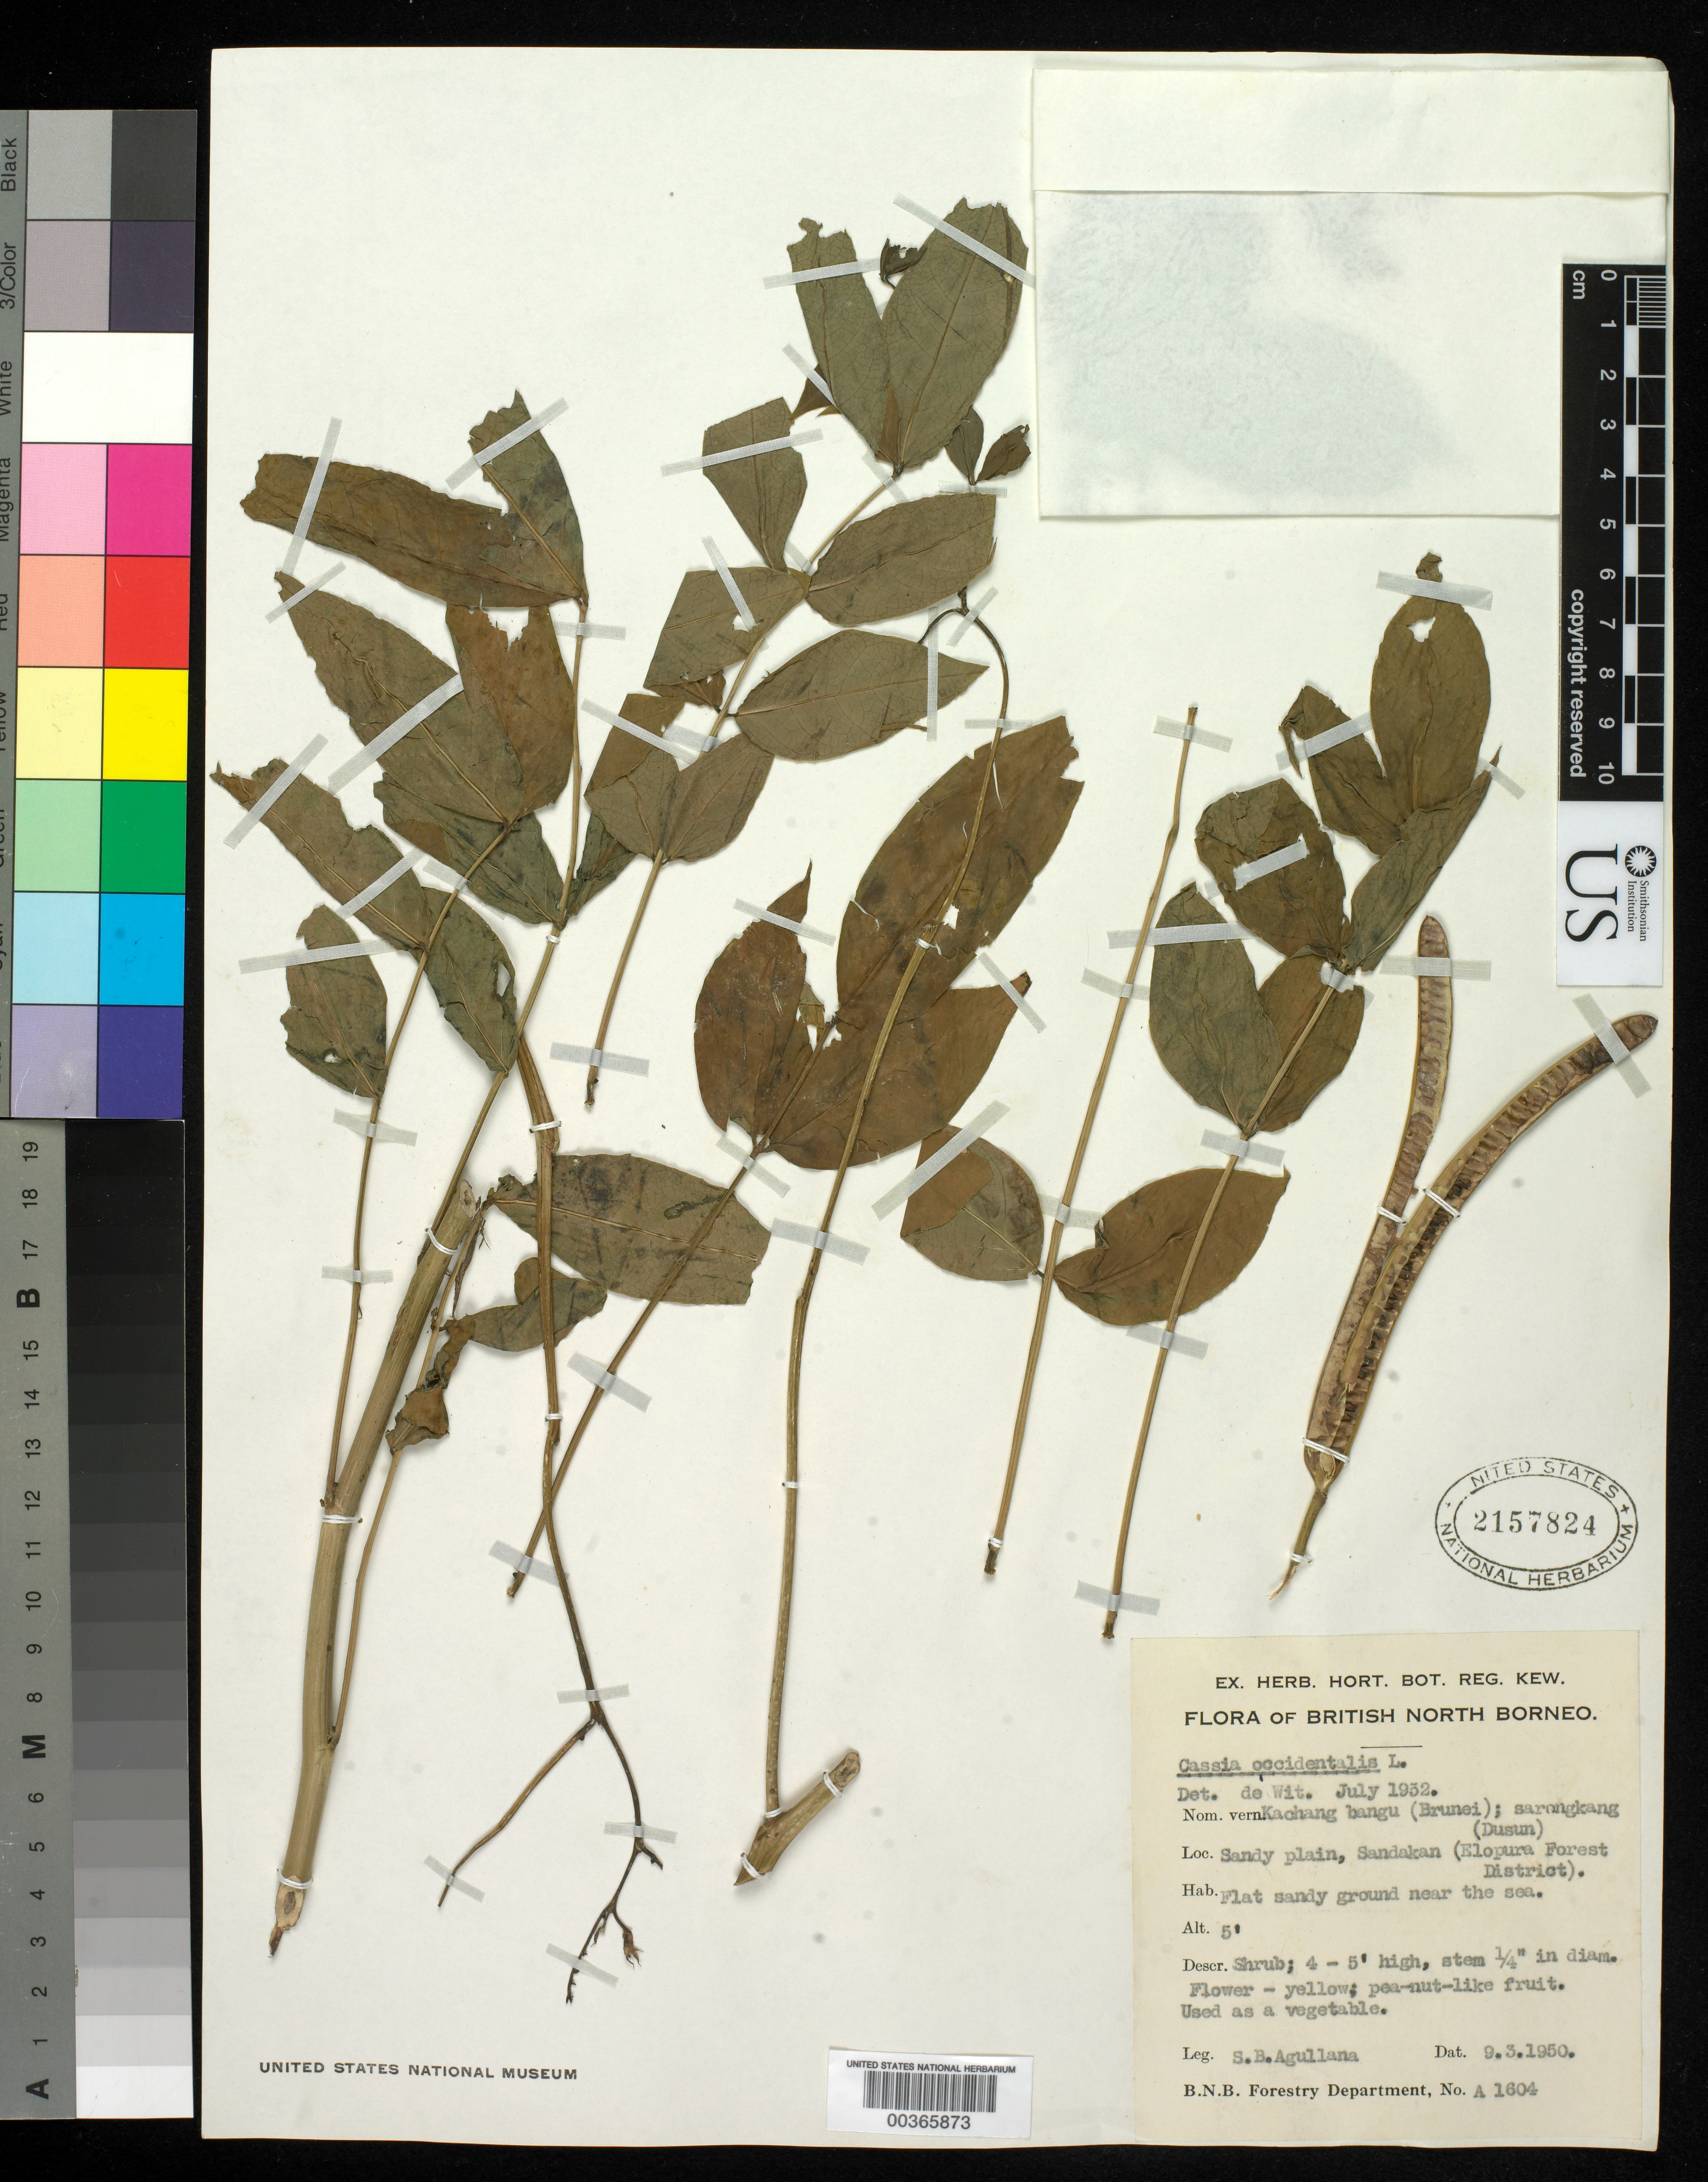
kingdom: Plantae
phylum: Tracheophyta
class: Magnoliopsida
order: Fabales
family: Fabaceae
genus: Senna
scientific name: Senna occidentalis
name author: (L.) Link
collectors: S. Agullana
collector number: A 1604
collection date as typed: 09 Mar 1950 or 03 Sep 1950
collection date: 1950-03-09 or 1950-09-03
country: Malaysia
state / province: Sabah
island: Borneo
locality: Sandy plain, sandakan (elopura forest dist.)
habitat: Flat sandy ground near the sea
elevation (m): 5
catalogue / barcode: US 2157824